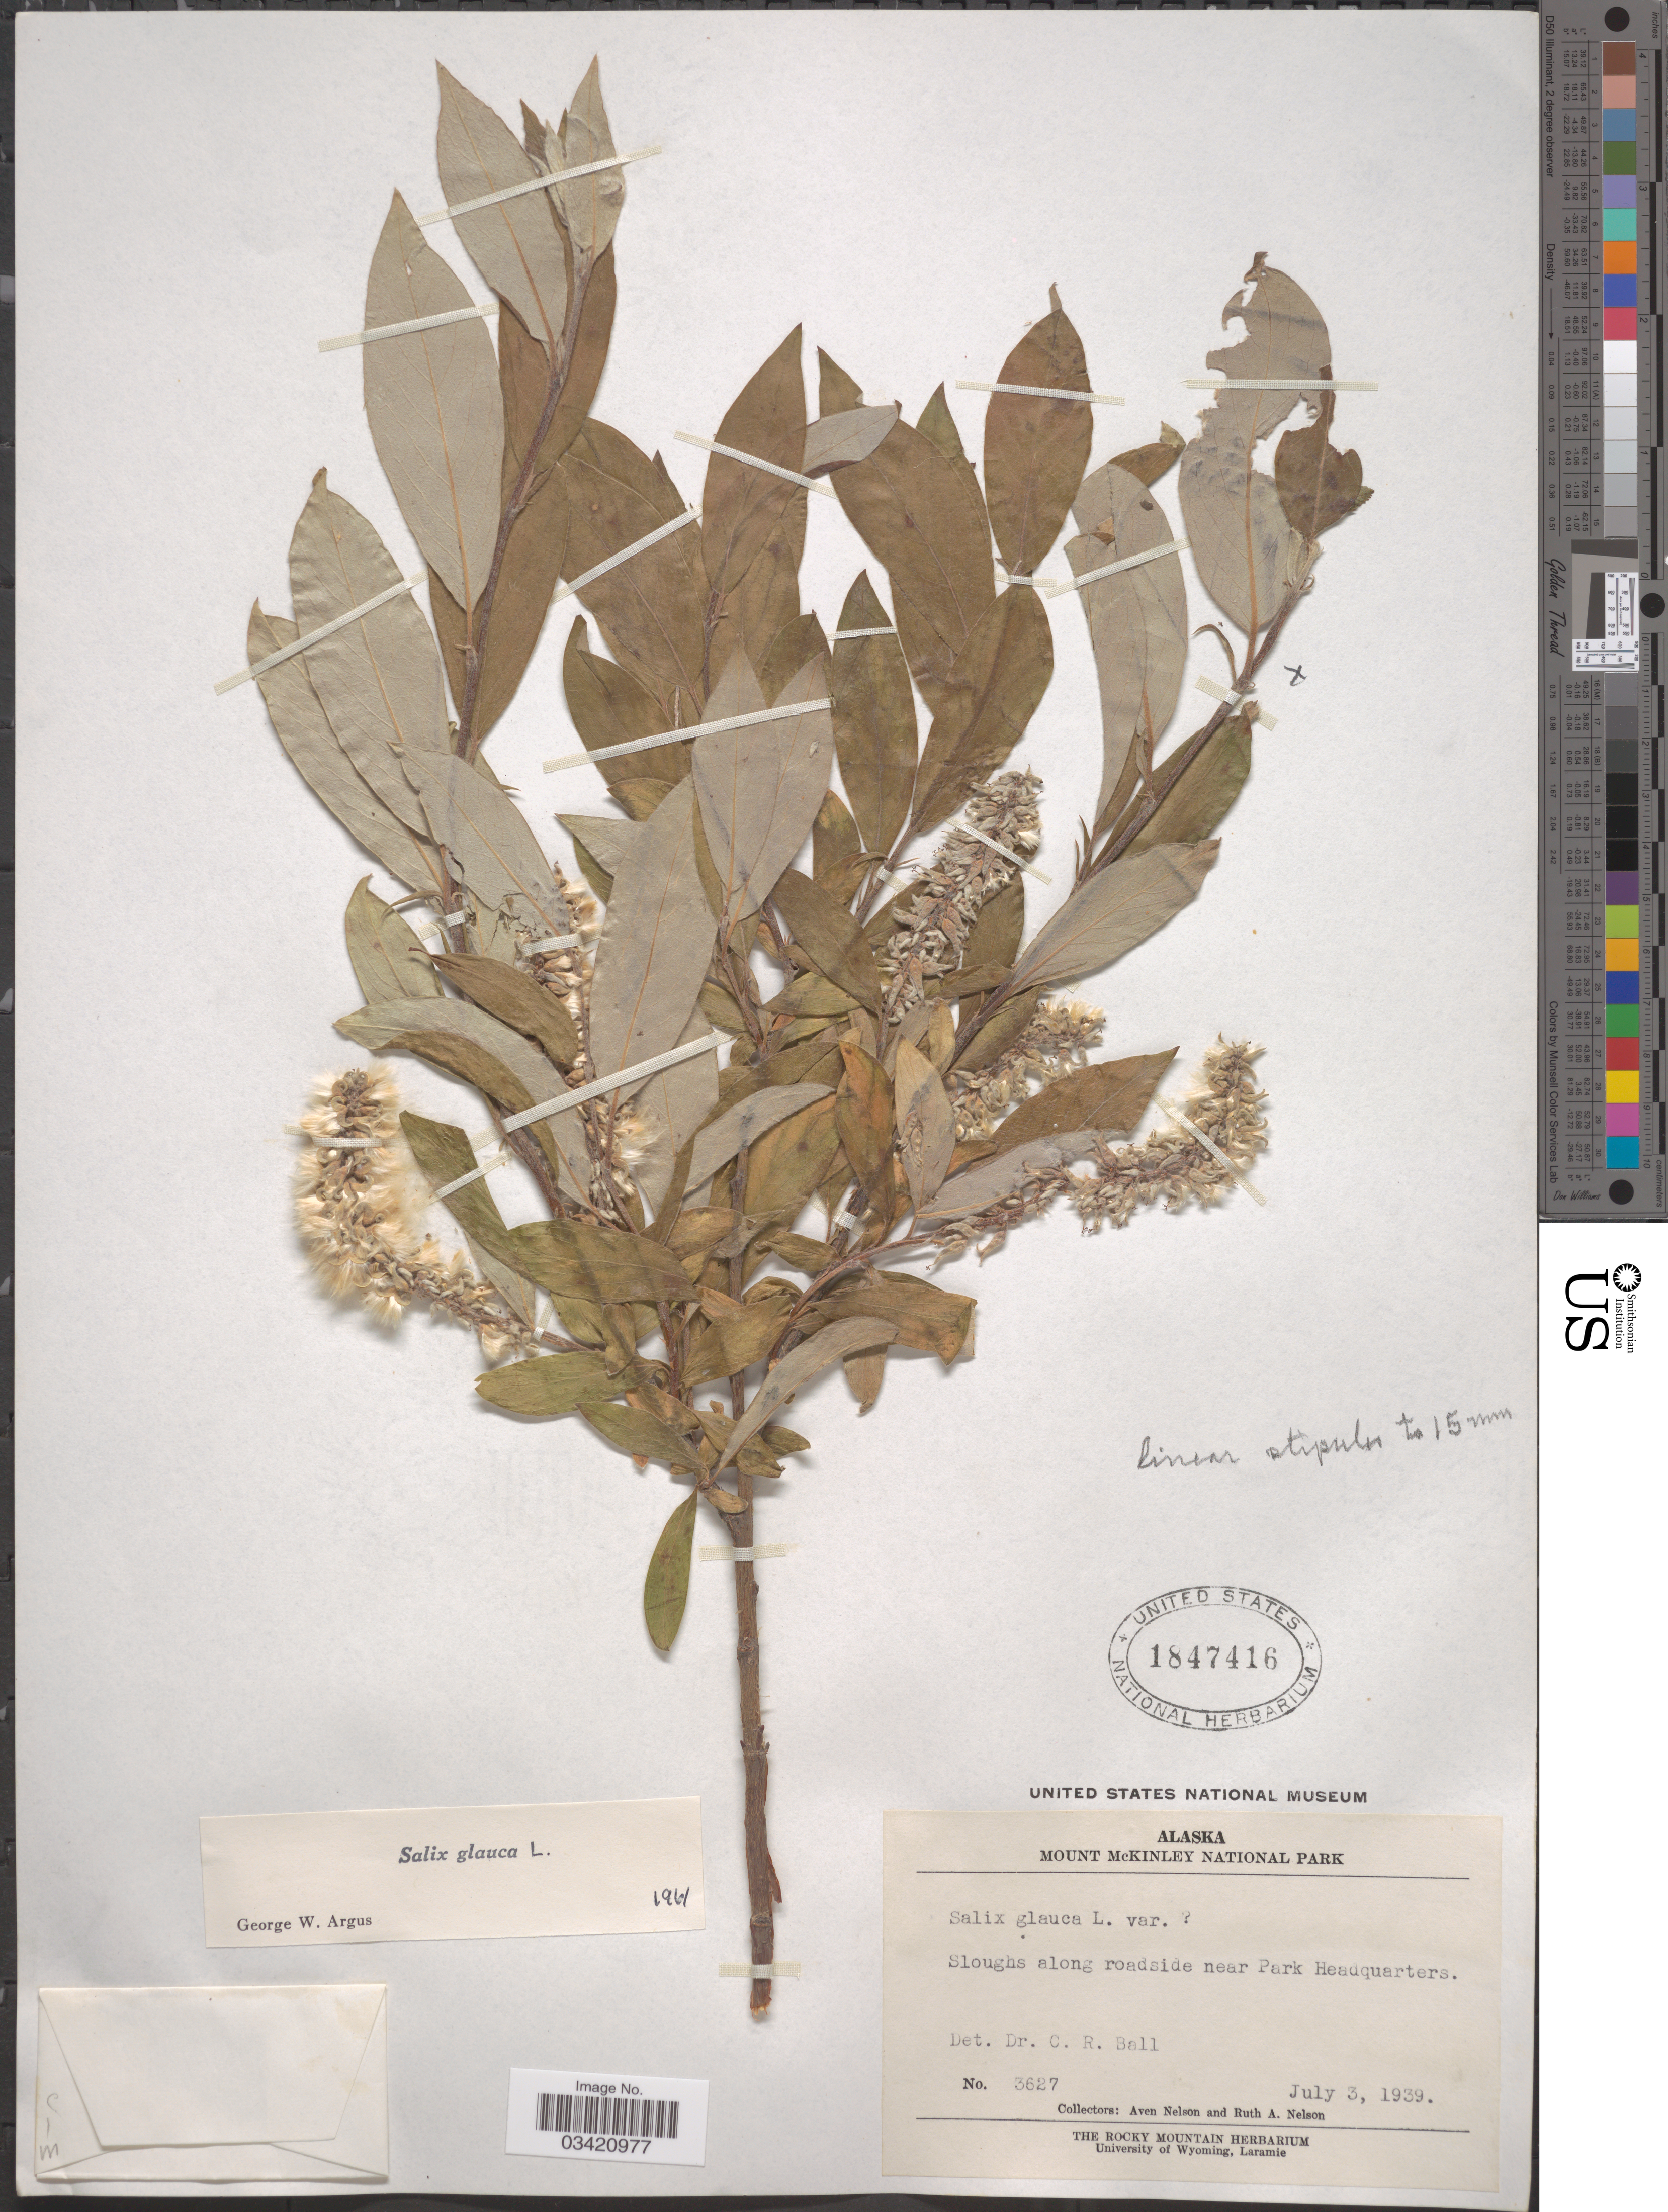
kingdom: Plantae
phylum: Tracheophyta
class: Magnoliopsida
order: Malpighiales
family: Salicaceae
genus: Salix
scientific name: Salix glauca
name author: L.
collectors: A. Nelson & R. A. Nelson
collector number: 3627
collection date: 1939-07-03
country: United States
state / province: Alaska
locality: Mount McKinley National Park. Sloughs along roadside near Park Headquarters.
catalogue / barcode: US 1847416